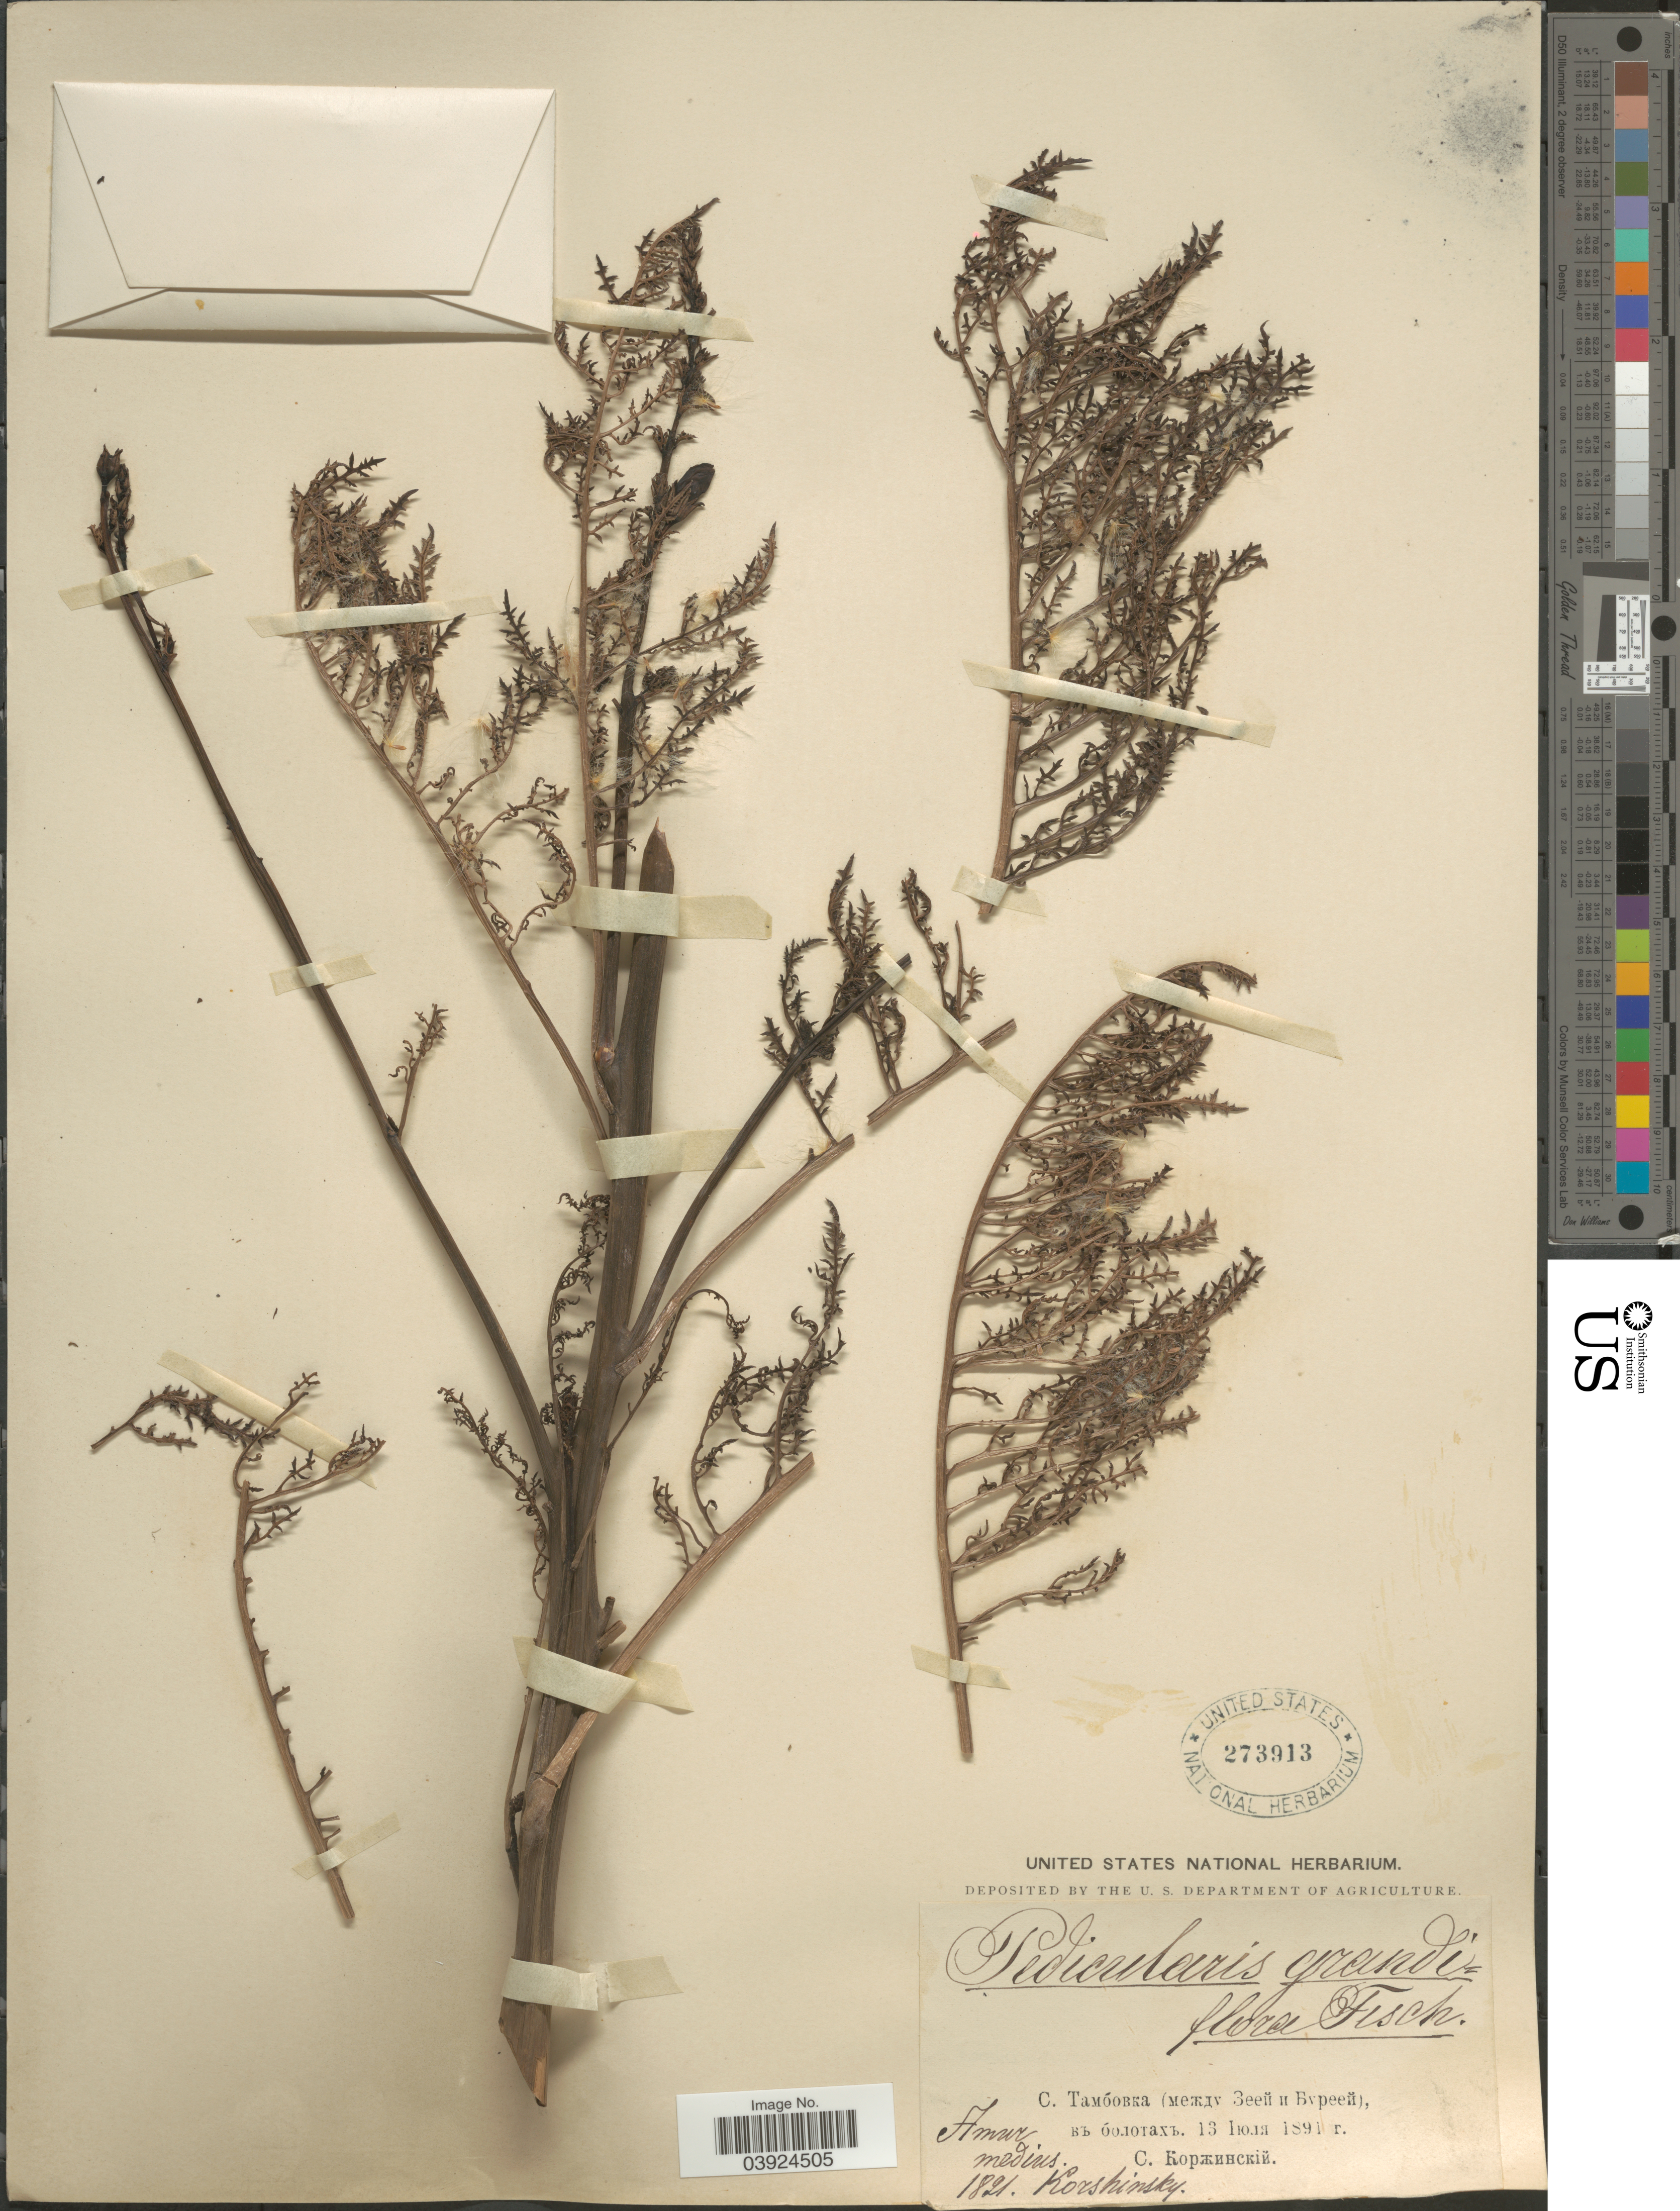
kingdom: Plantae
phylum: Tracheophyta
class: Magnoliopsida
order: Lamiales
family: Orobanchaceae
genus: Pedicularis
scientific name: Pedicularis grandiflora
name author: Fisch.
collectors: Korshinsky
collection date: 1891-07-13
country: Russian Federation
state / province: Amur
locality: Tambovka, between Zeya and Bureya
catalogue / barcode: US 273913